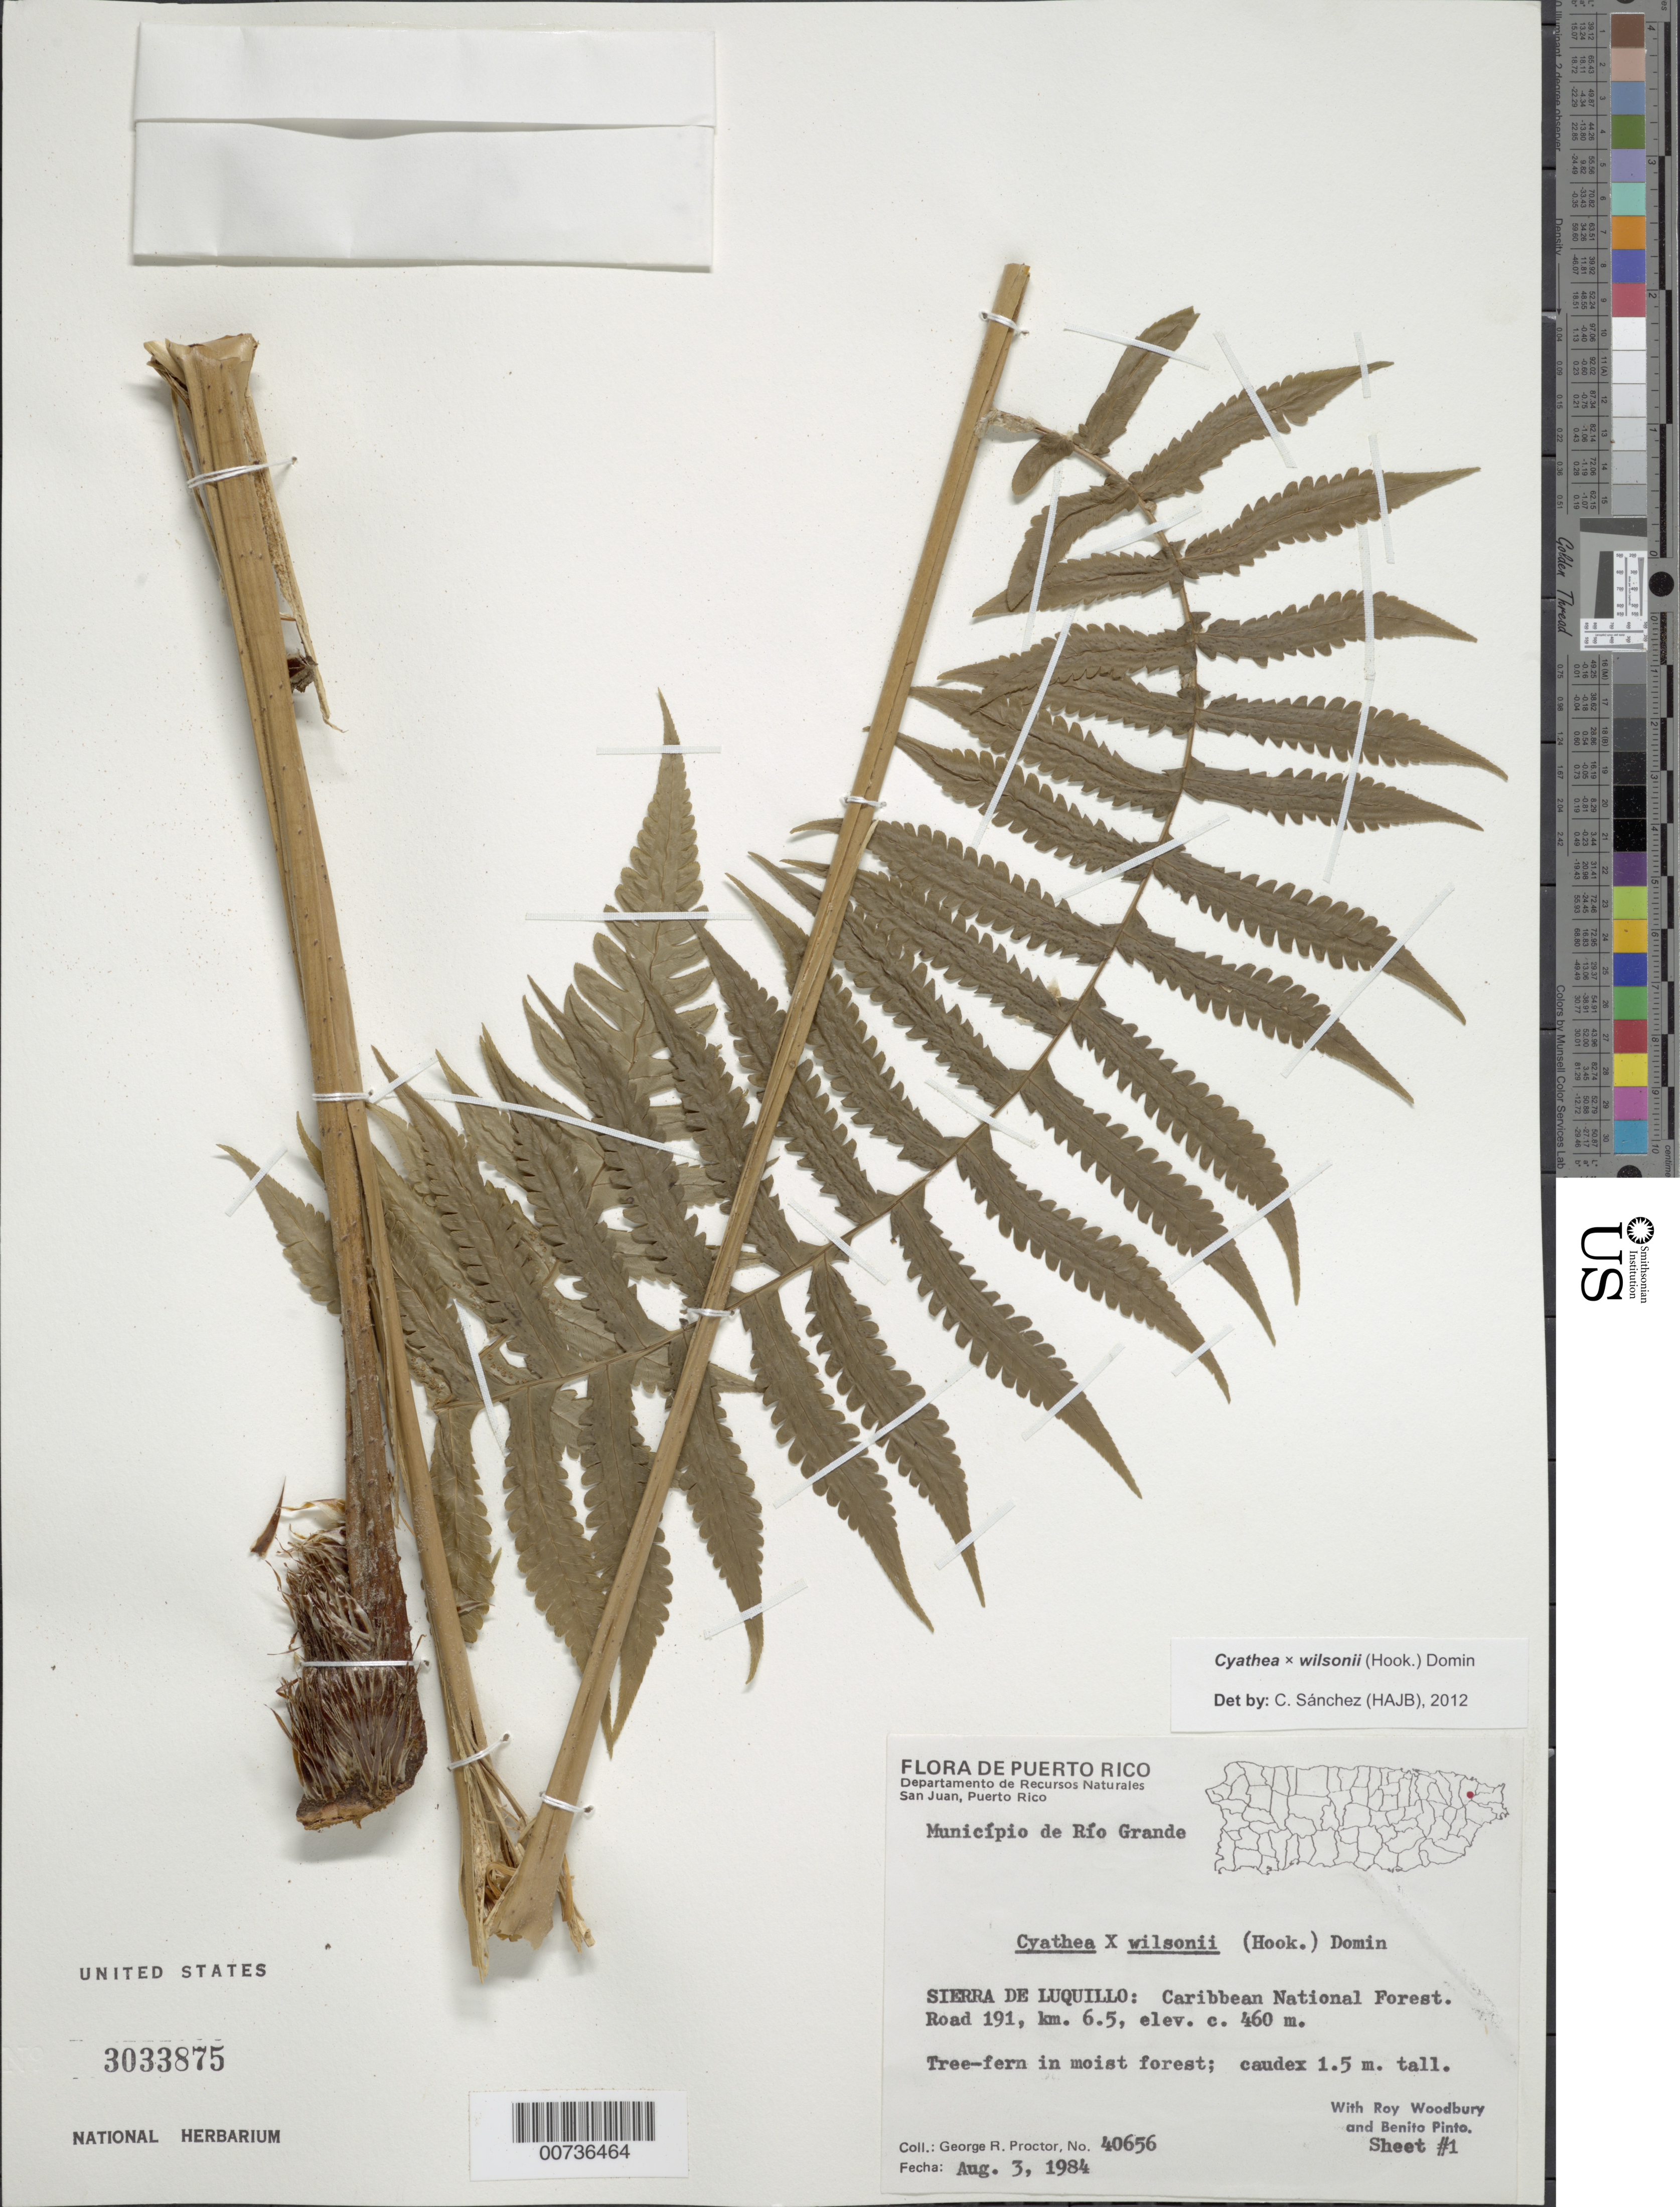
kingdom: Plantae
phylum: Tracheophyta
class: Polypodiopsida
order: Cyatheales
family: Cyatheaceae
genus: Cyathea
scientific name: Cyathea x wilsonii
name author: Hook.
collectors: G. R. Proctor, R. O. Woodbury & B. Pinto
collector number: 40656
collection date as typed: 03 Aug 1984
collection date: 1984-08-03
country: Puerto Rico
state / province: Río Grande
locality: Sierra de Luquillo, Caribbean National Forest. Road 191, km 6.5. Municipio de Rio Grande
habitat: Tree-fern in moist forest; caudex 1.5 m tall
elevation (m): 460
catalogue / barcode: US 3033875